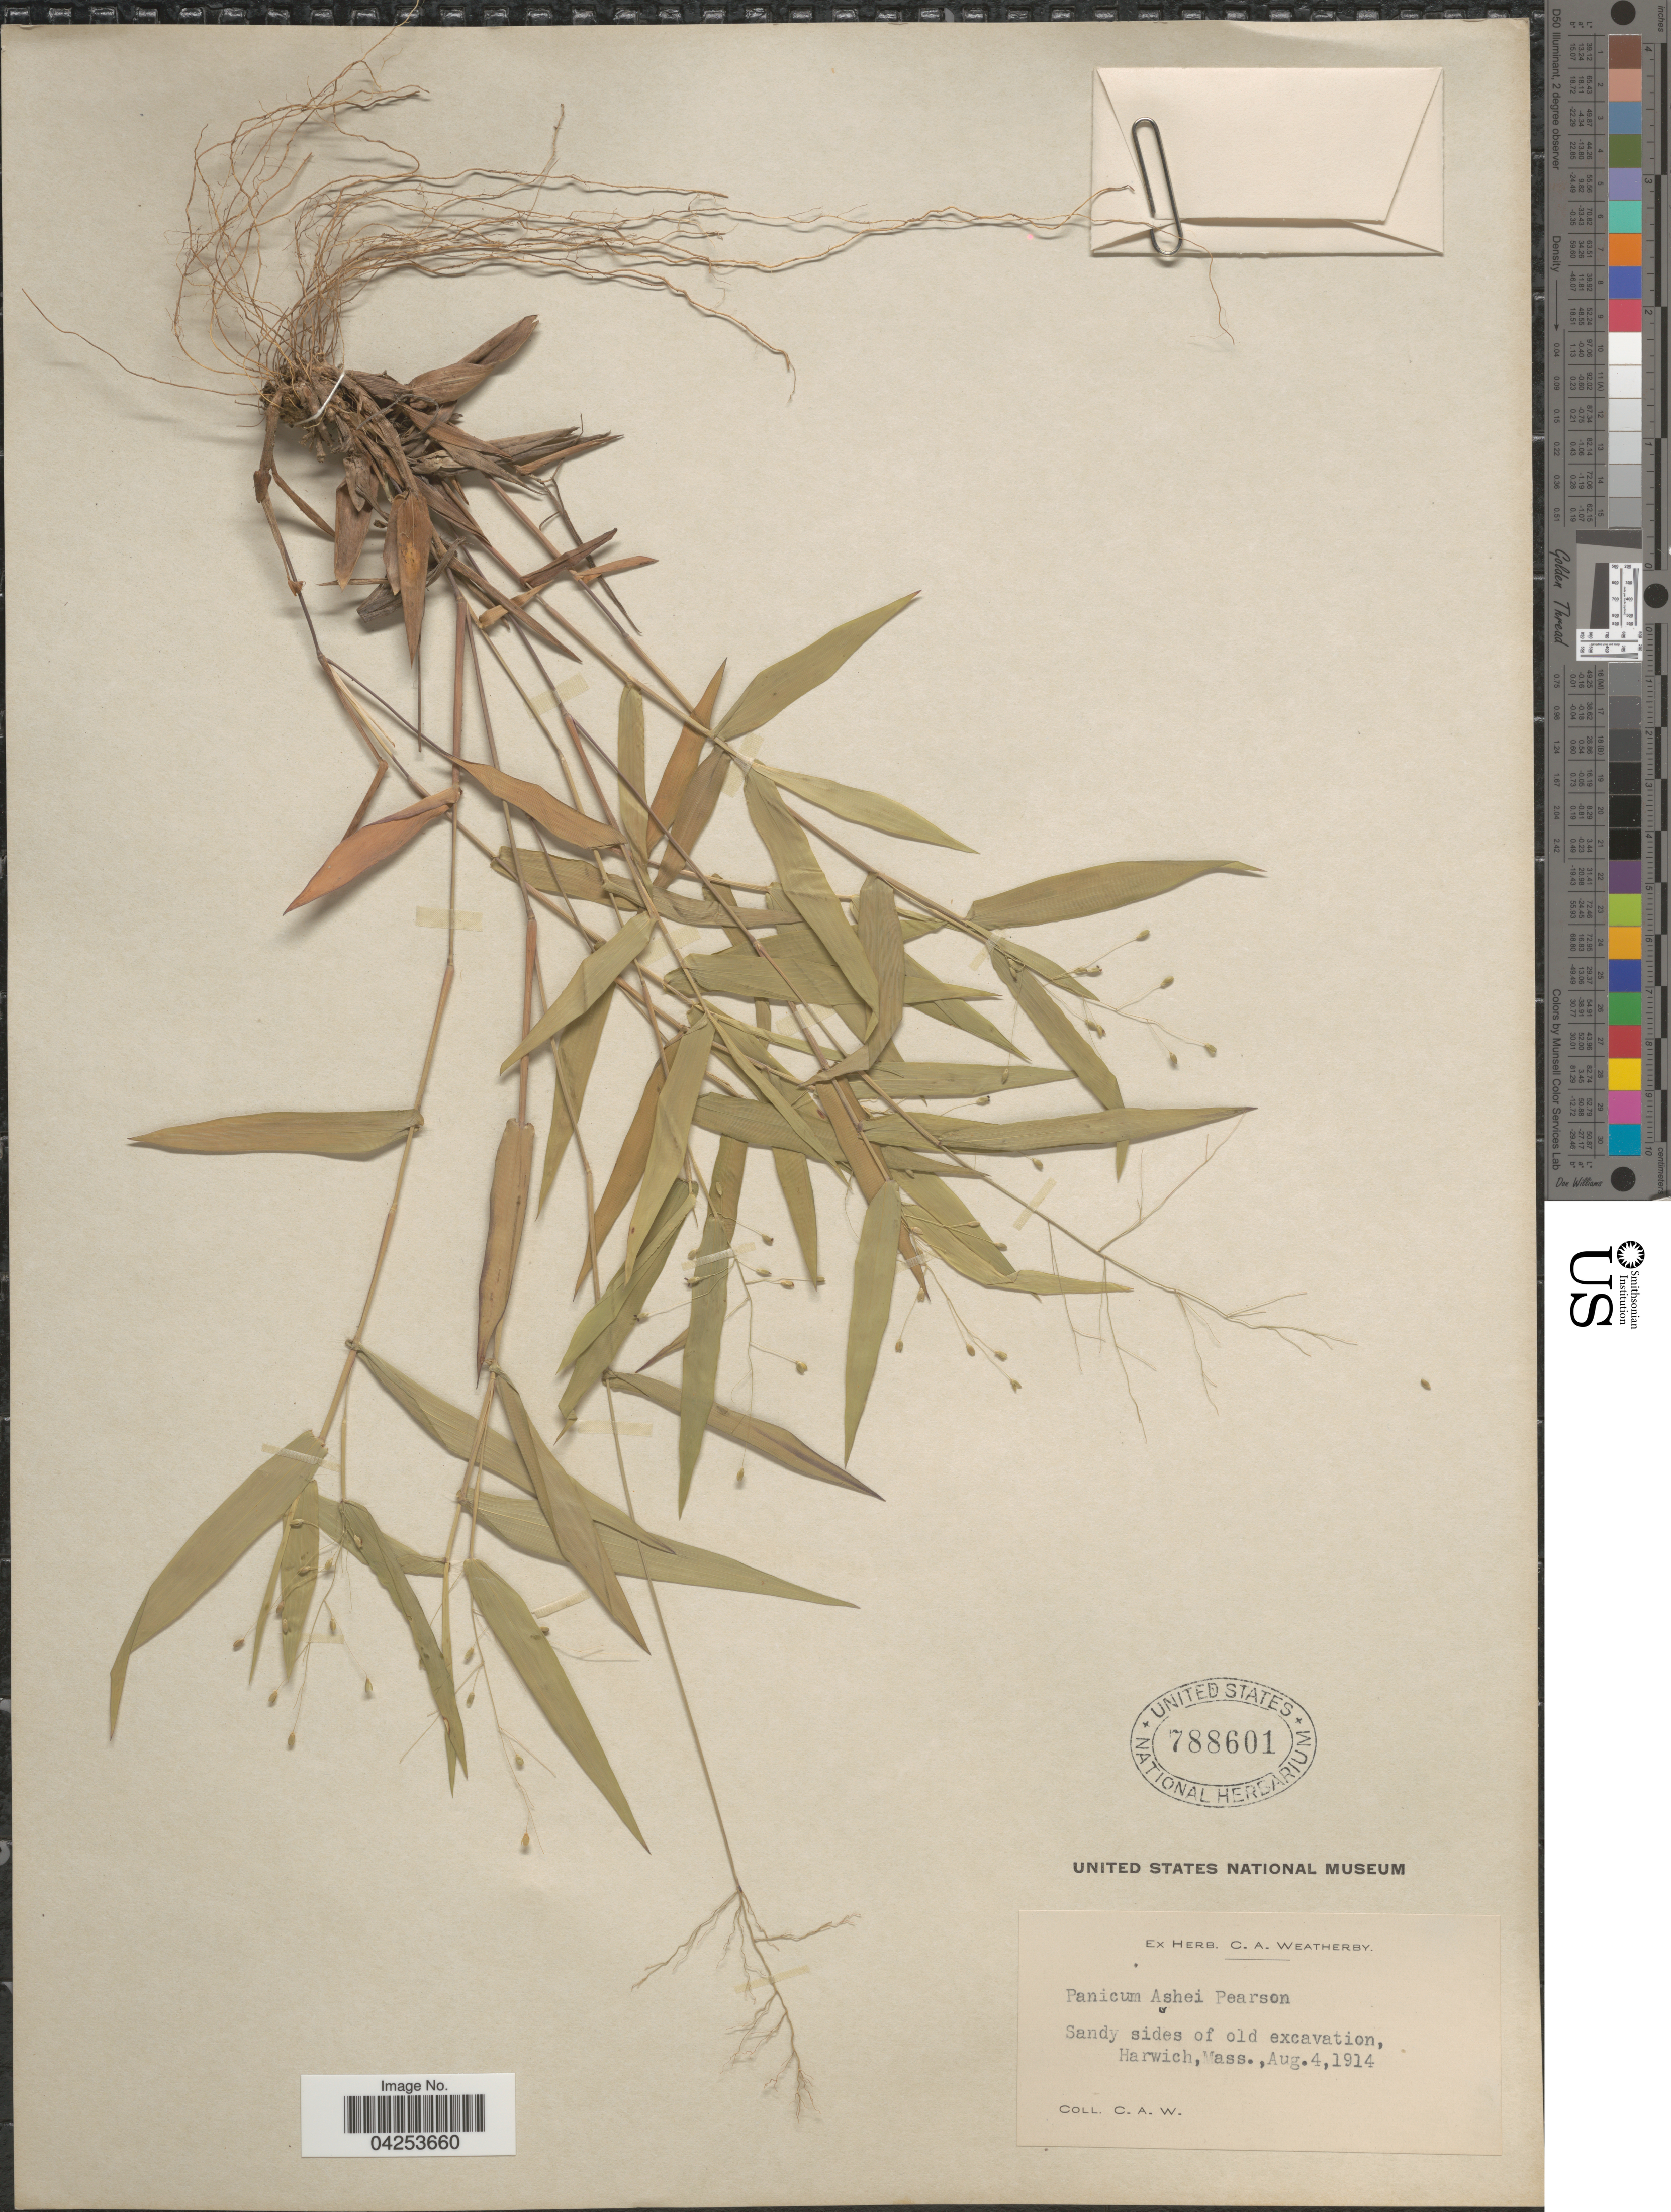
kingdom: Plantae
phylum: Tracheophyta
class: Liliopsida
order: Poales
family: Poaceae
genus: Dichanthelium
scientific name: Dichanthelium commutatum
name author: (Schult.) Gould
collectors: C. A. Weatherby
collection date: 1914-08-04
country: United States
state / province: Massachusetts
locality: Sandy sides of old excavation, Harwich.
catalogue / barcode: US 788601